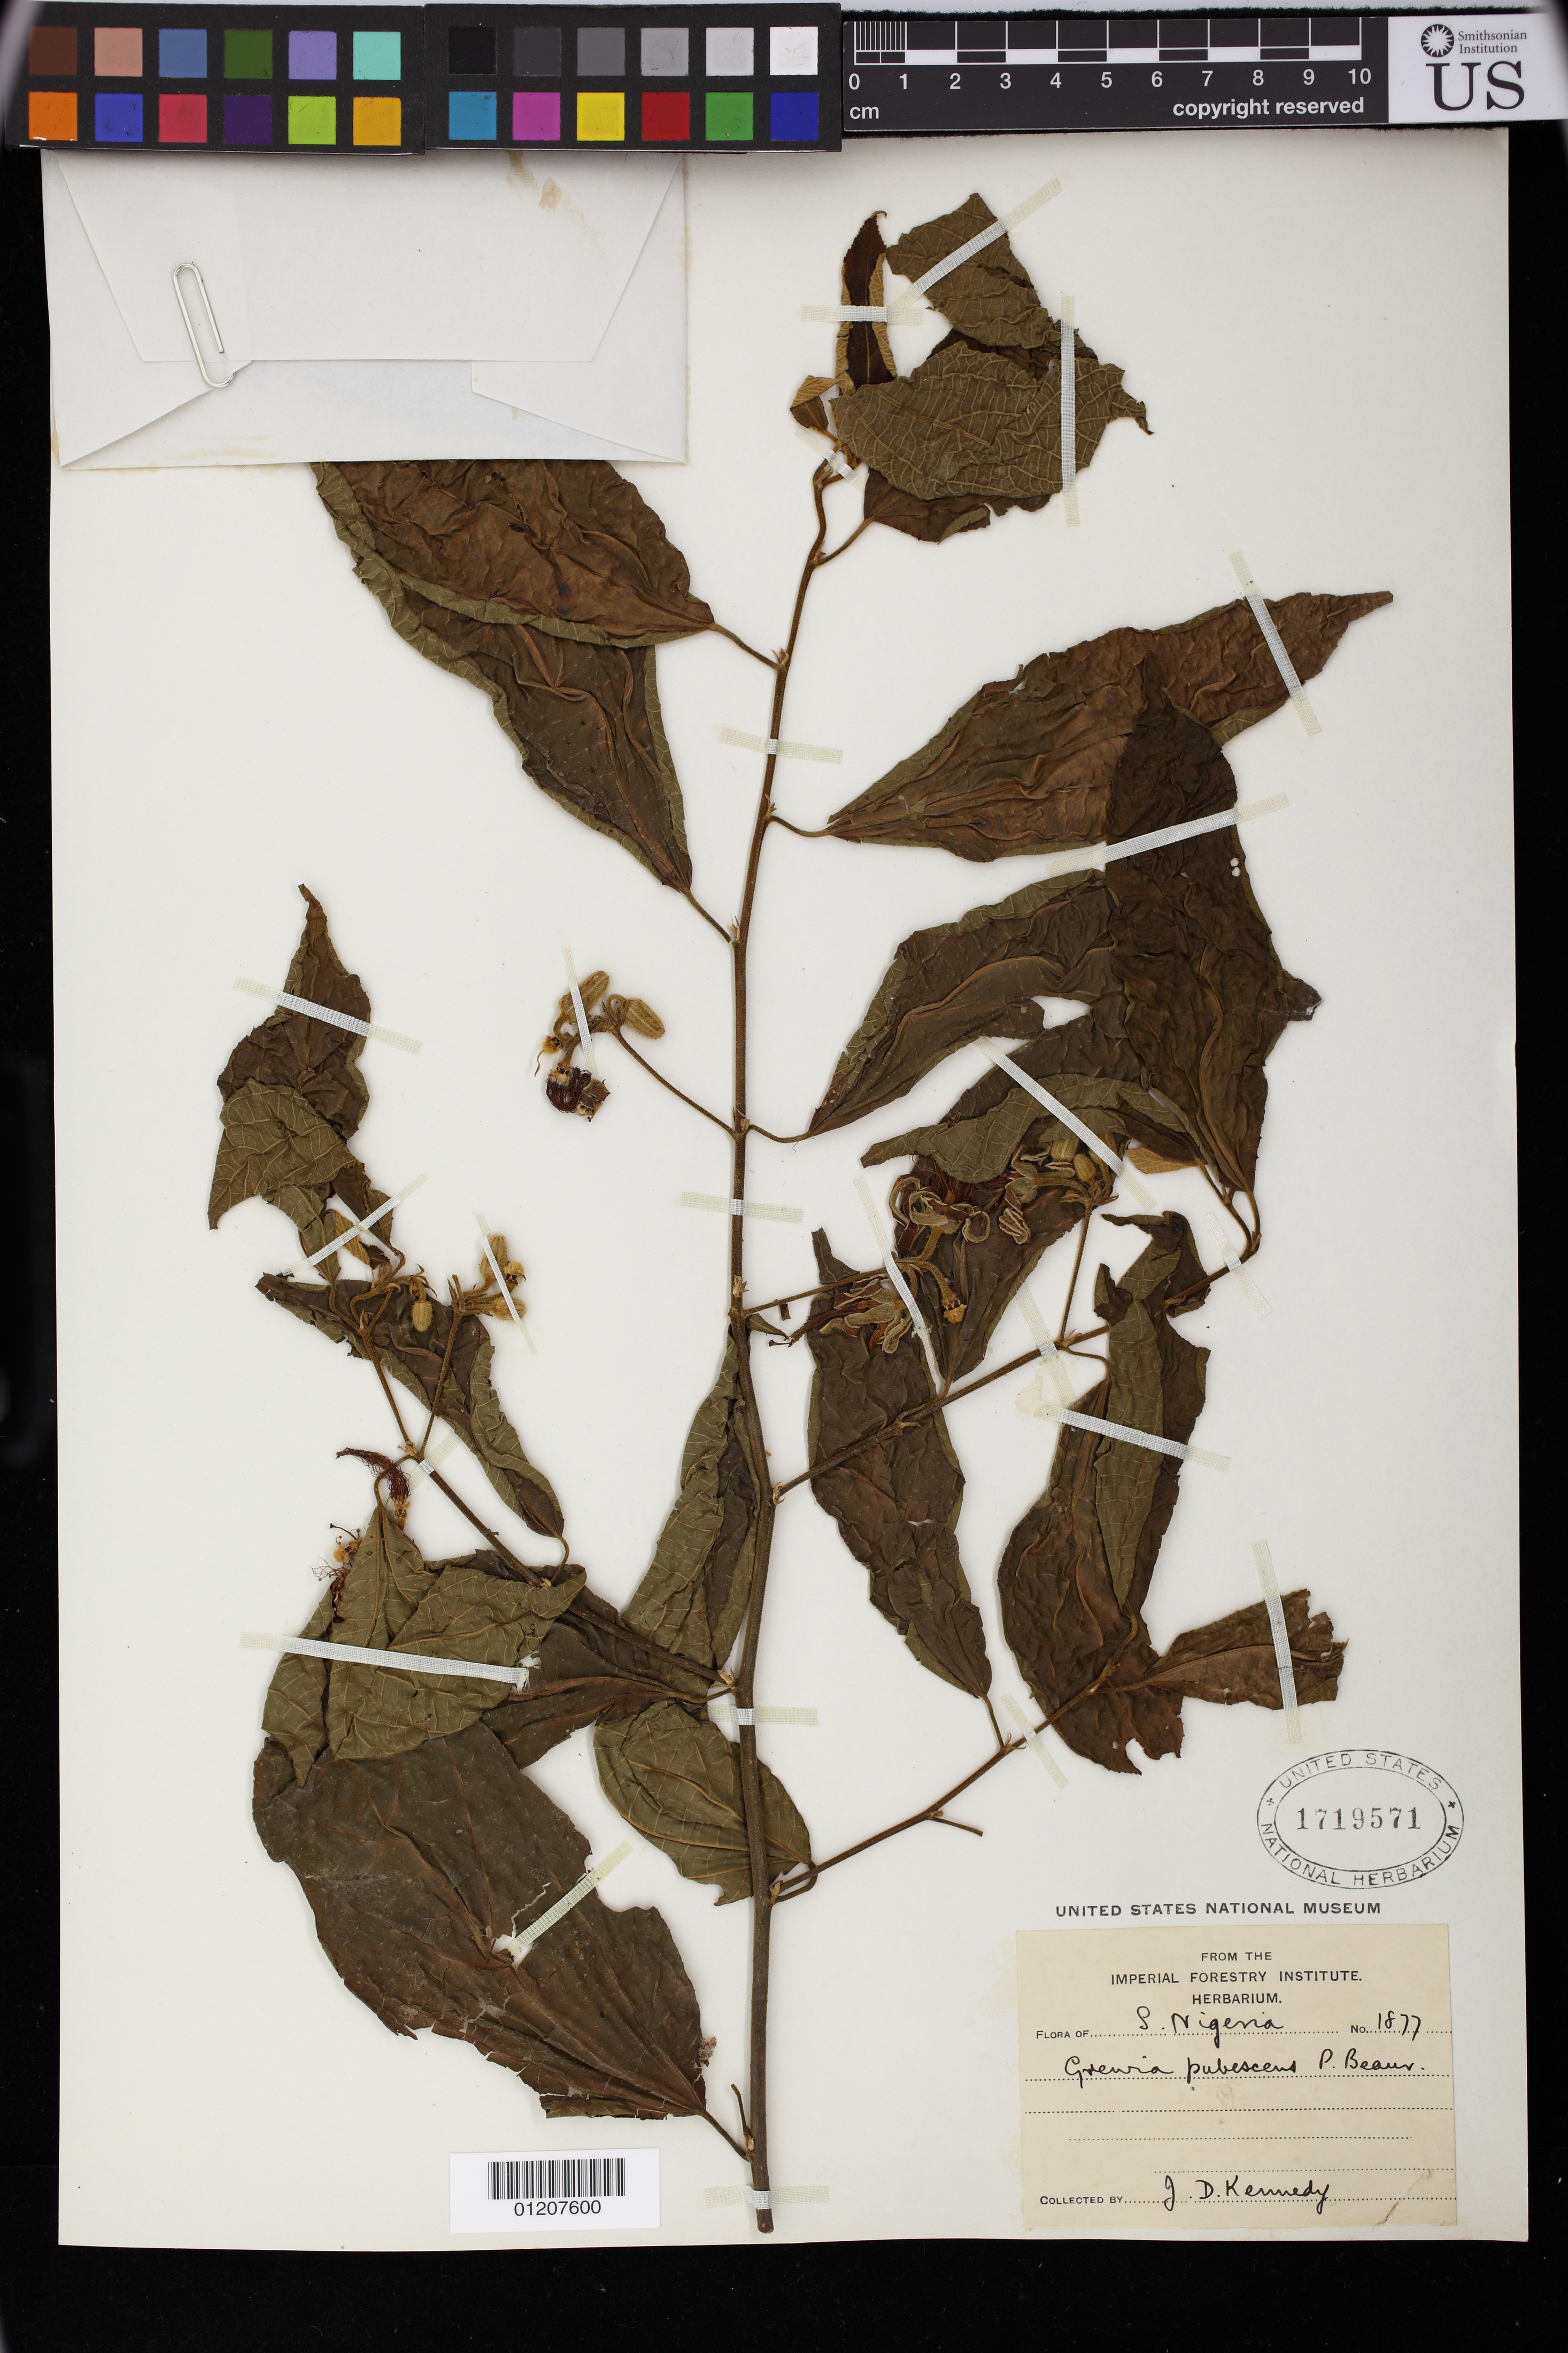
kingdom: Plantae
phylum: Tracheophyta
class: Magnoliopsida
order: Malvales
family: Malvaceae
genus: Grewia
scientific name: Grewia pubescens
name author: P. Beauv.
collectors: J. D. Kennedy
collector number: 1877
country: Nigeria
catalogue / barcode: US 1719571